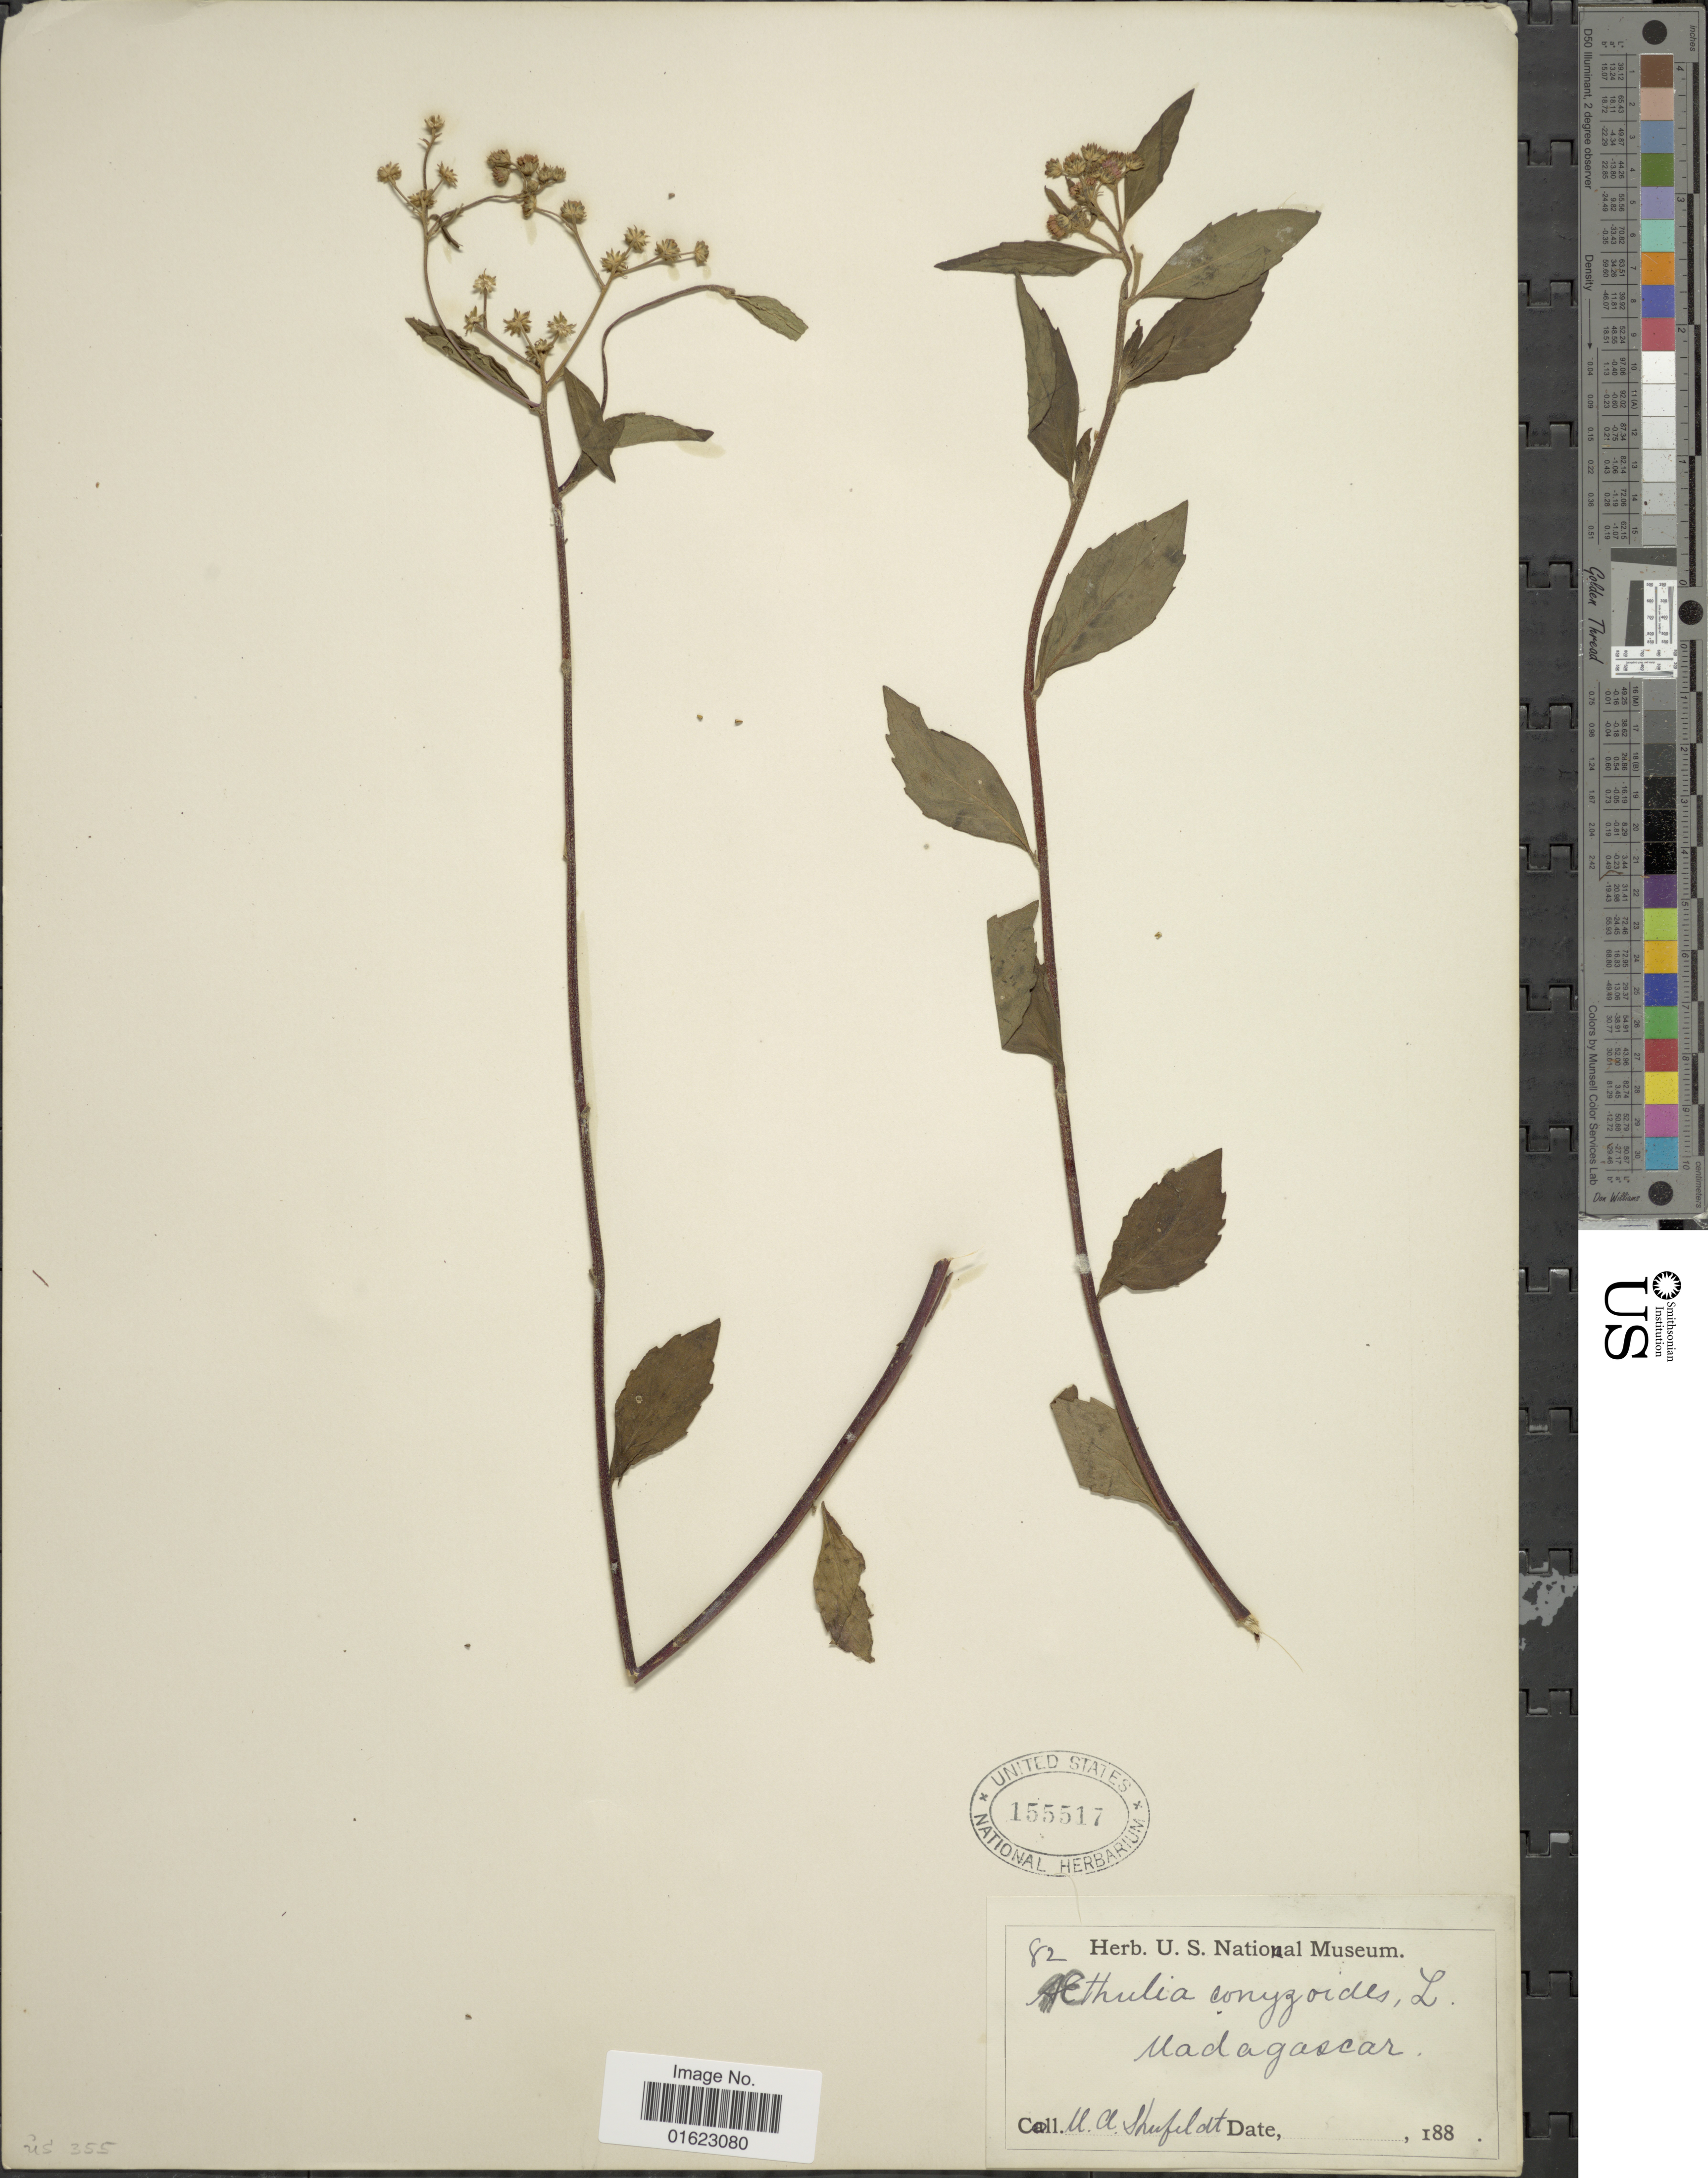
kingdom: Plantae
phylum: Tracheophyta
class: Magnoliopsida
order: Asterales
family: Asteraceae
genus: Ethulia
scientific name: Ethulia conyzoides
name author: L. f.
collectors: M. Shufeldt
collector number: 82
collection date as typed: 188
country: Madagascar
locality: Madagascar.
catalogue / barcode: US 155517